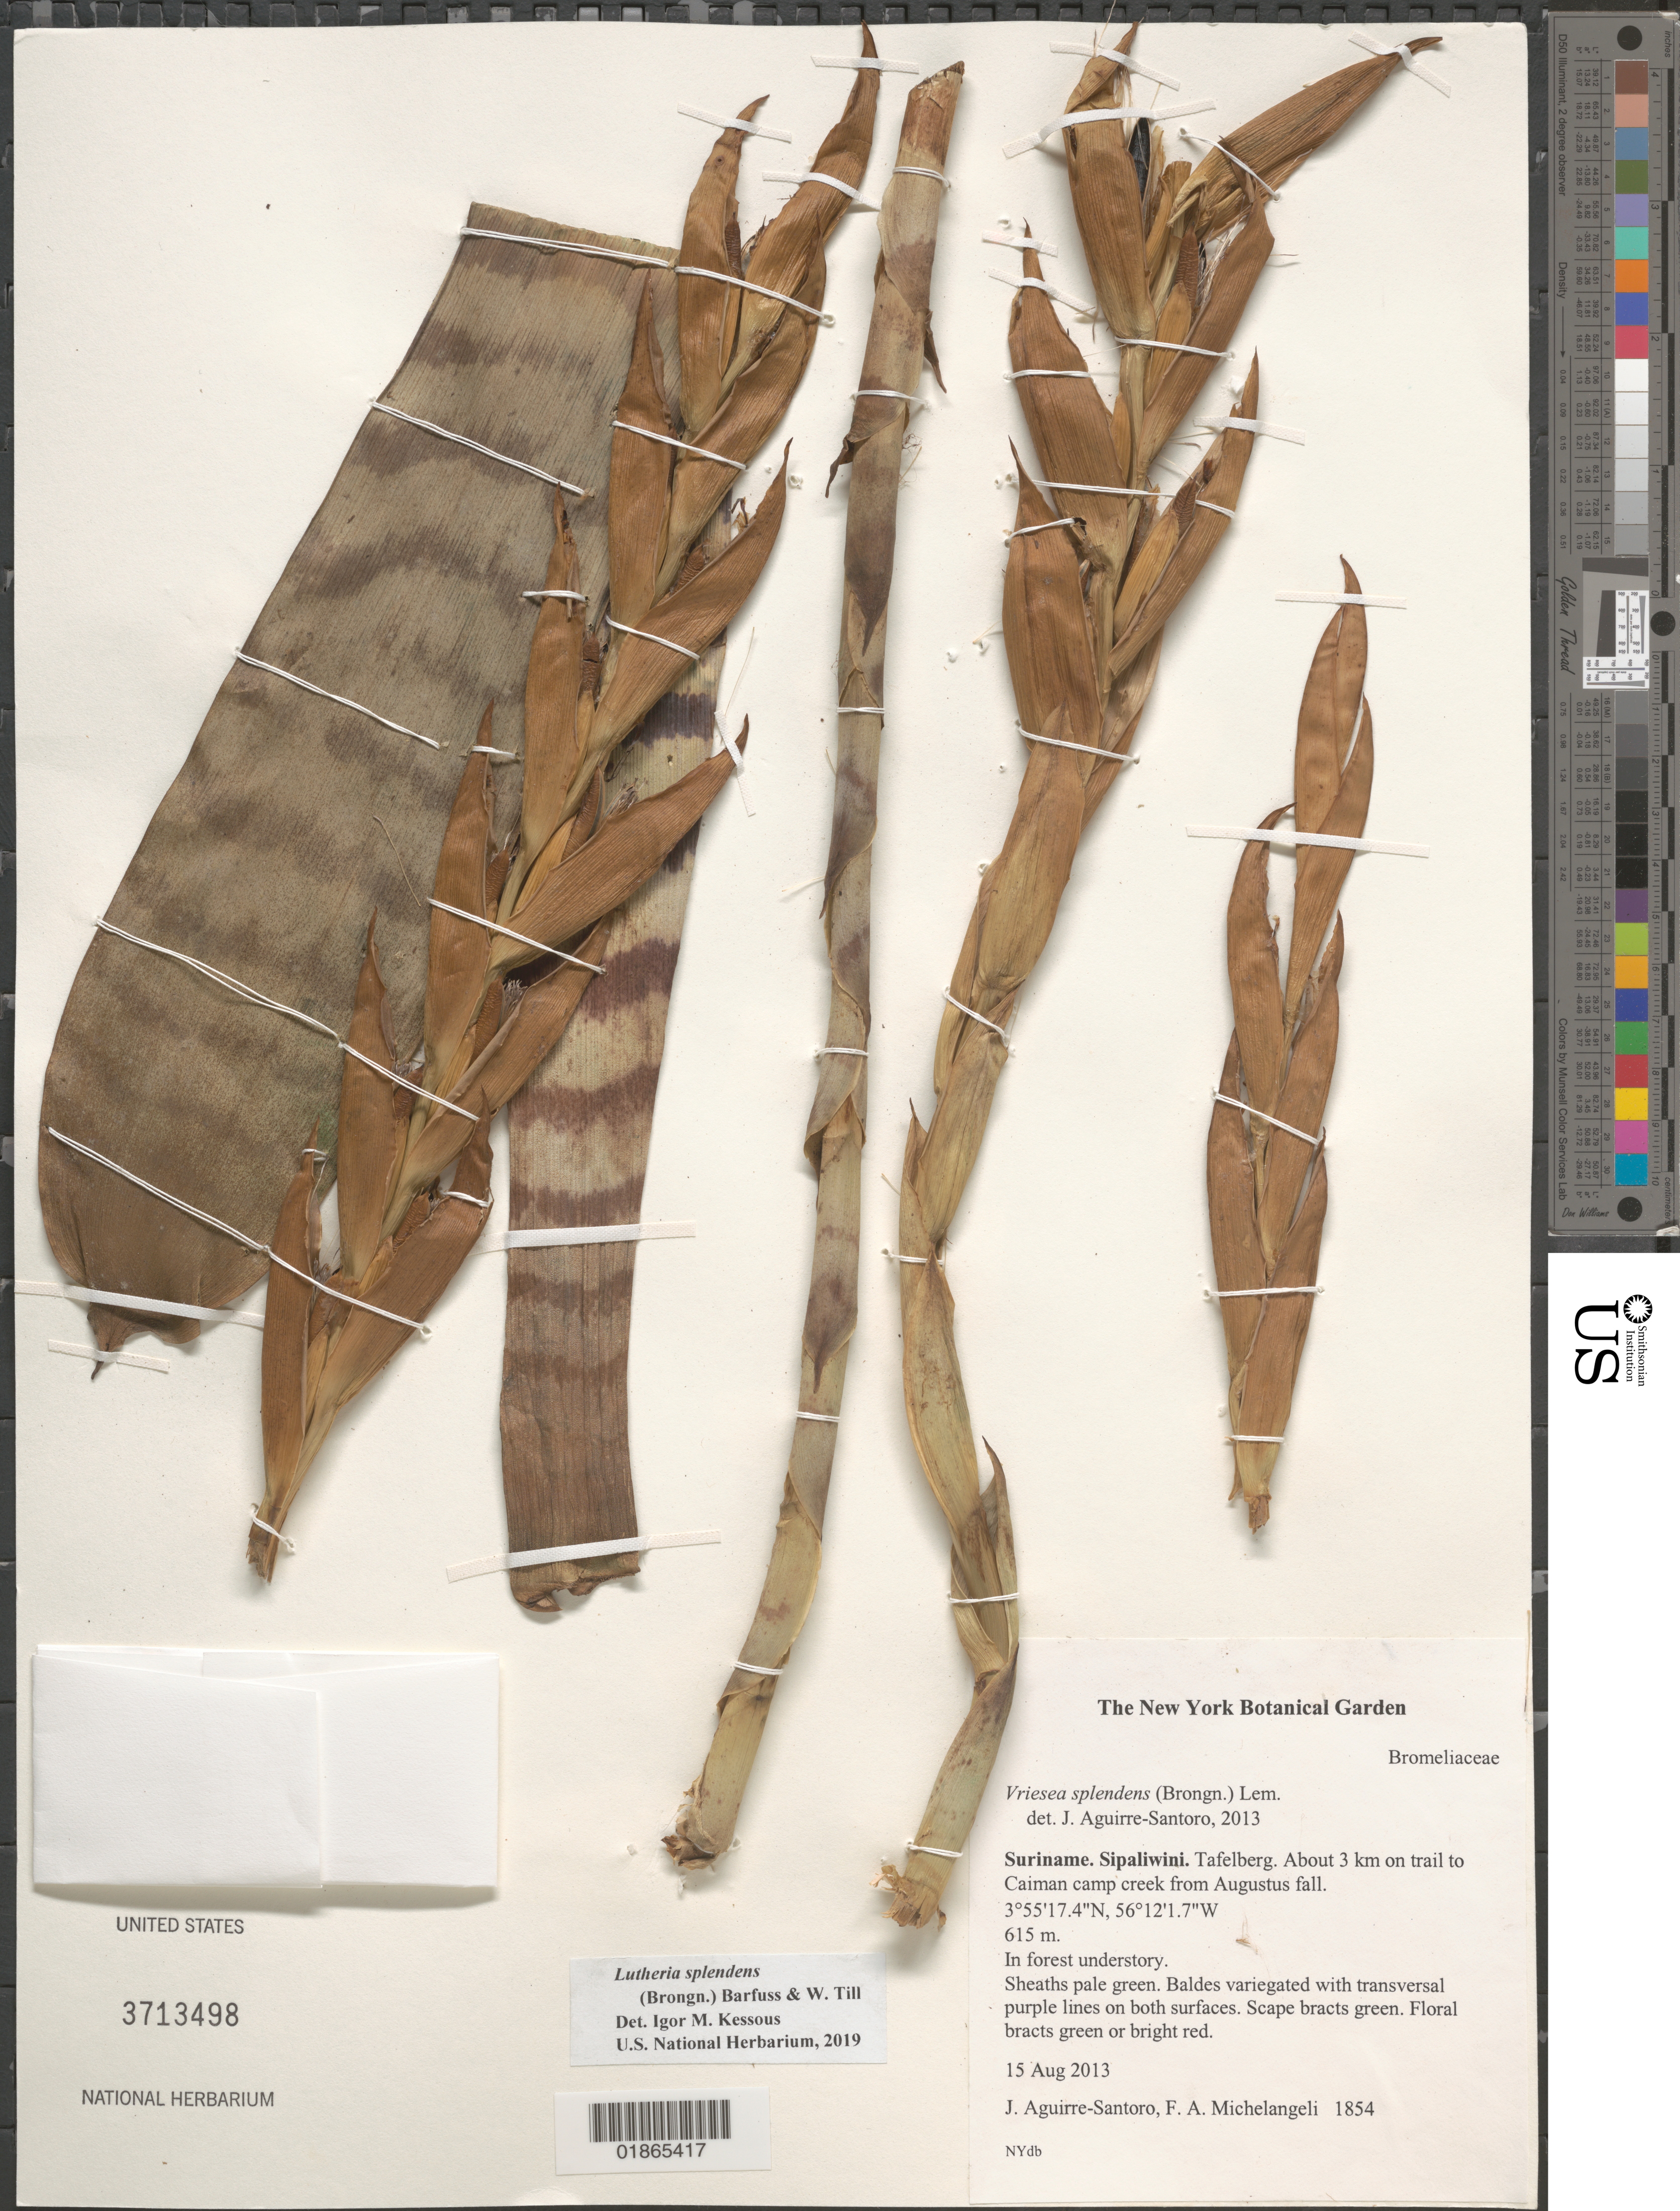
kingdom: Plantae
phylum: Tracheophyta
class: Liliopsida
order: Poales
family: Bromeliaceae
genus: Lutheria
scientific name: Lutheria splendens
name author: (Brongn.) W. Till & Barfuss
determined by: Kessous, Igor M.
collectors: J. Aguirre-Santoro & F. A. Michelangeli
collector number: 1854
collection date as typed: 15 Aug 2013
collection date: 2013-08-15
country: Suriname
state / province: Sipaliwini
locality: Tafelberg, About 3 km on trail to Caiman camp creek from Augustus fall.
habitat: In forest understory.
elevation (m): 615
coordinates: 3 55 17.4 N, 56 12 1.7 W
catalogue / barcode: US 3713498